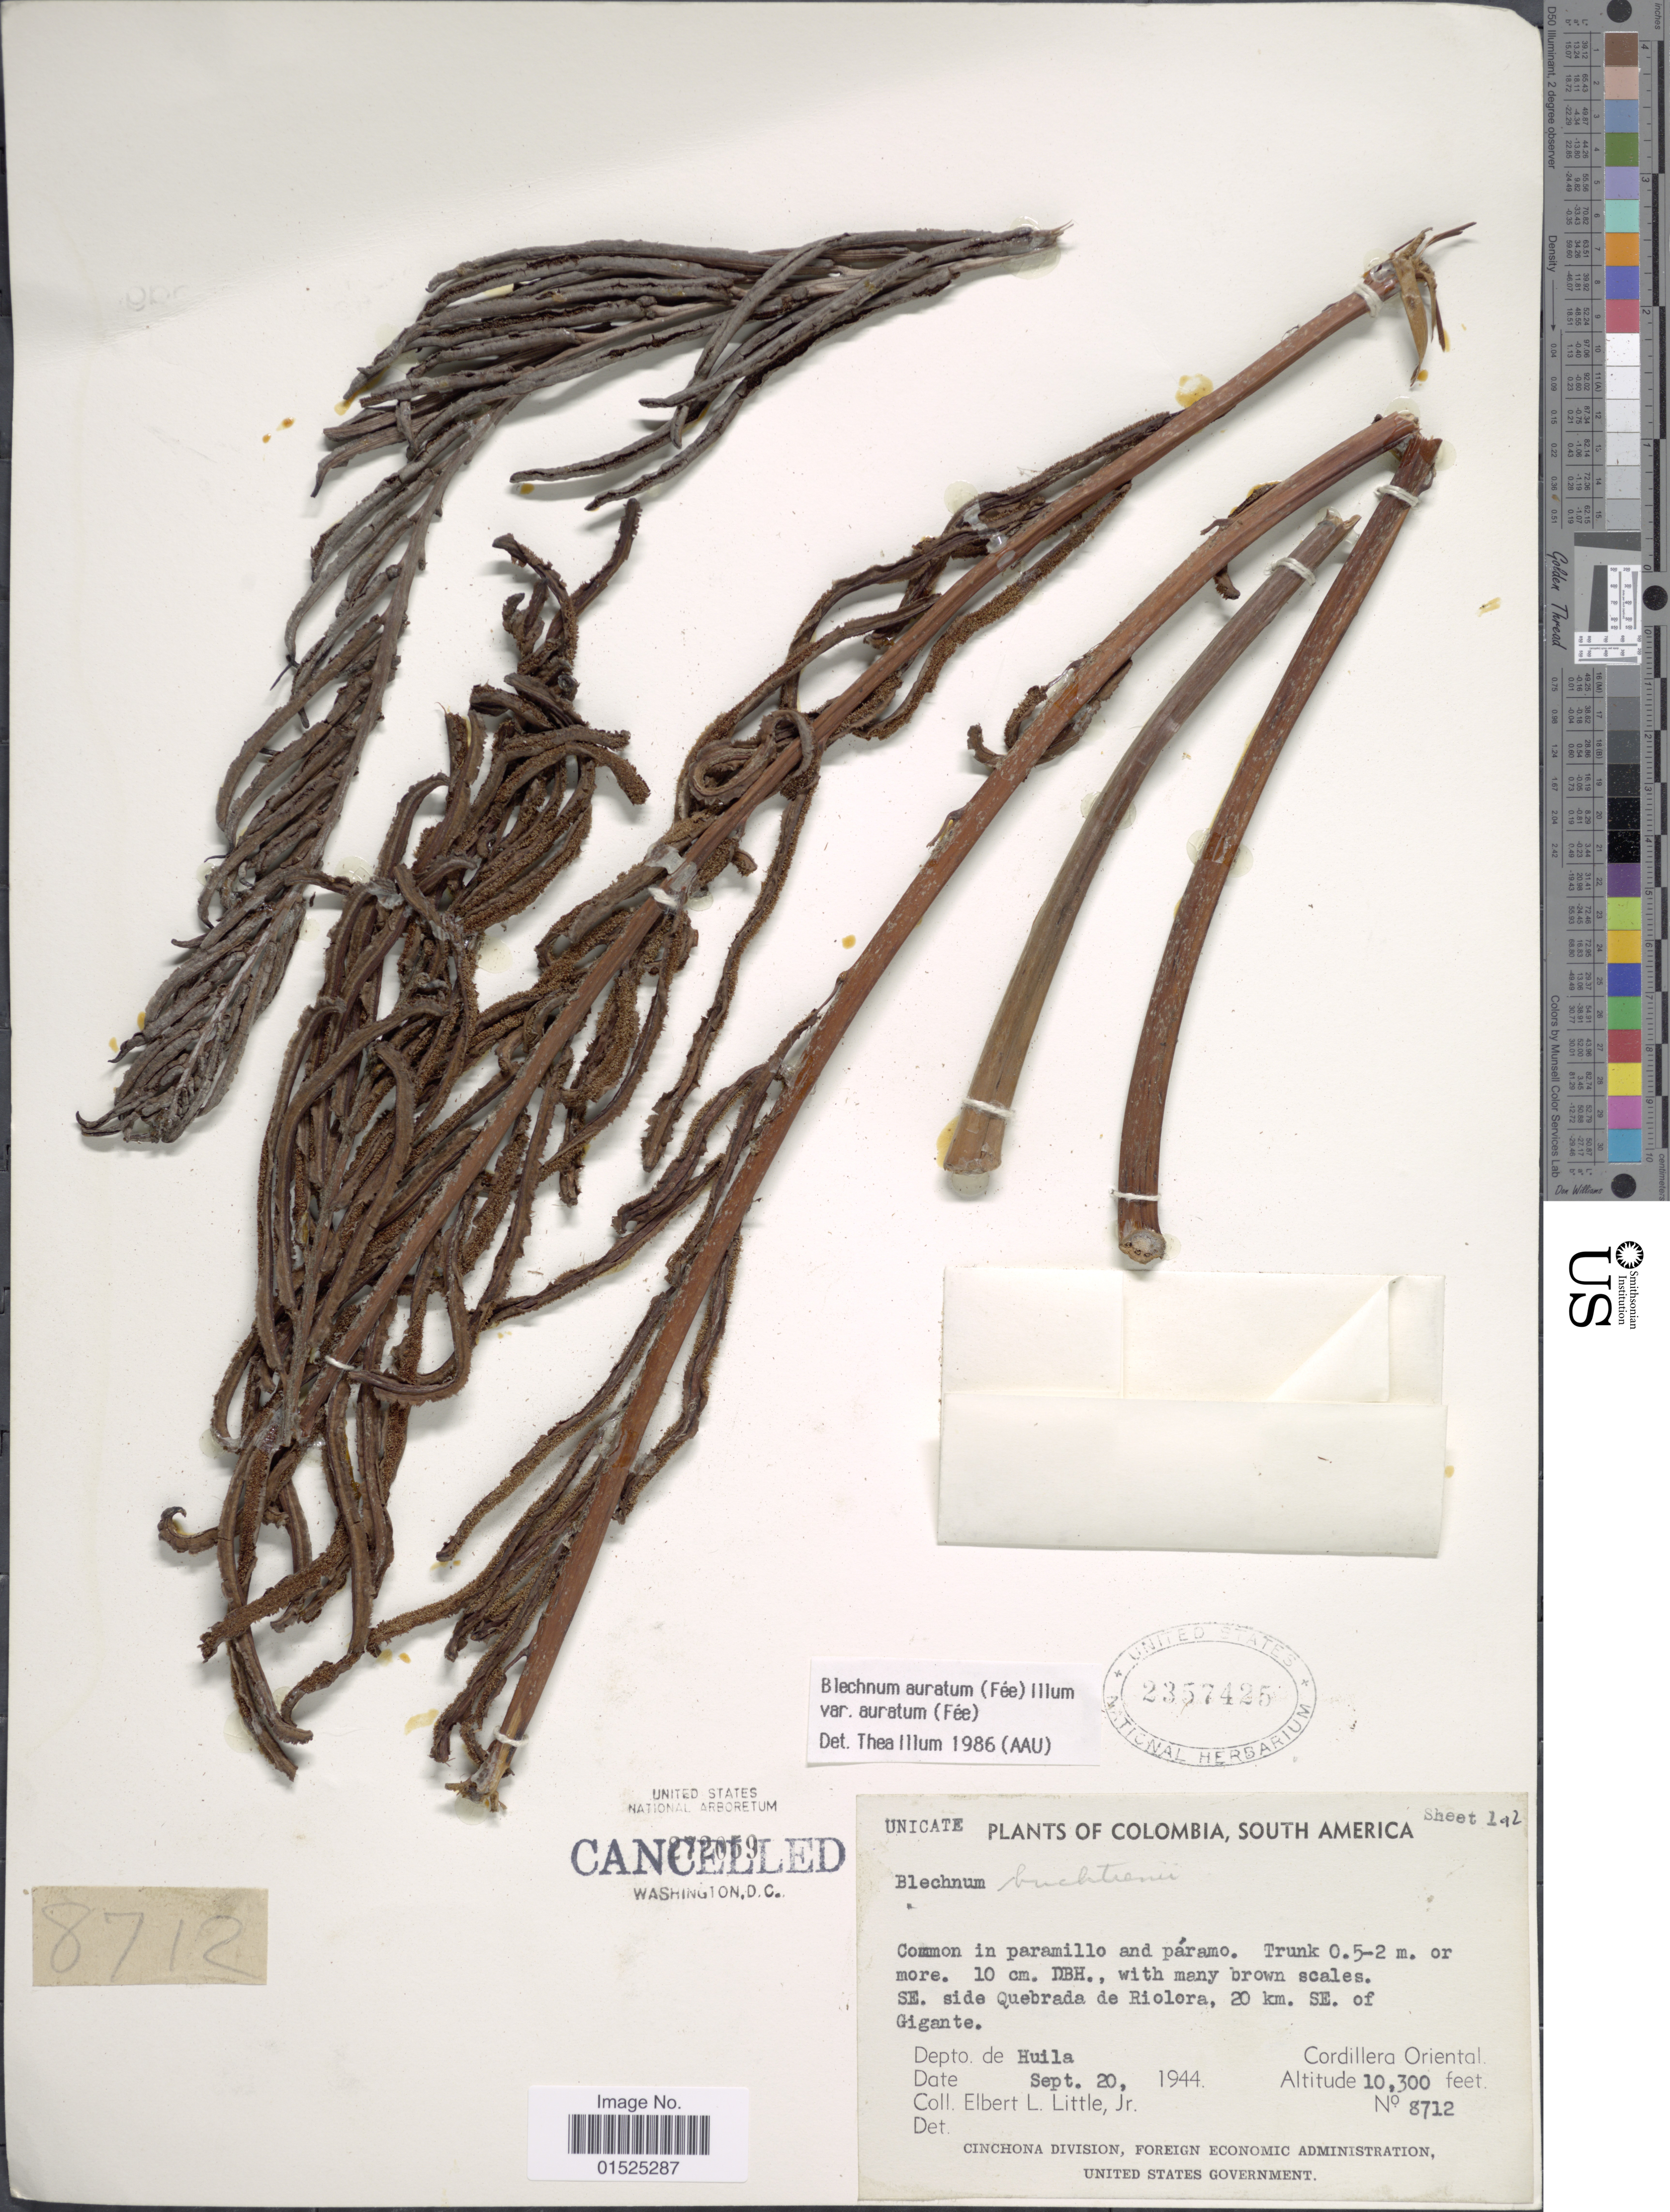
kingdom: Plantae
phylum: Tracheophyta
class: Polypodiopsida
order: Polypodiales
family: Blechnaceae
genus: Blechnum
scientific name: Blechnum auratum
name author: (Fée) R.M. Tryon & Stolze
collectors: E. L. Little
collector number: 8712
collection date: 1944-09-20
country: Colombia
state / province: Huila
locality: South America, common in paramillo and paramo, SE. side Quebrada de Riolora, 20 km. SE. of Gigante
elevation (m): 3139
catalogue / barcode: US 2357425